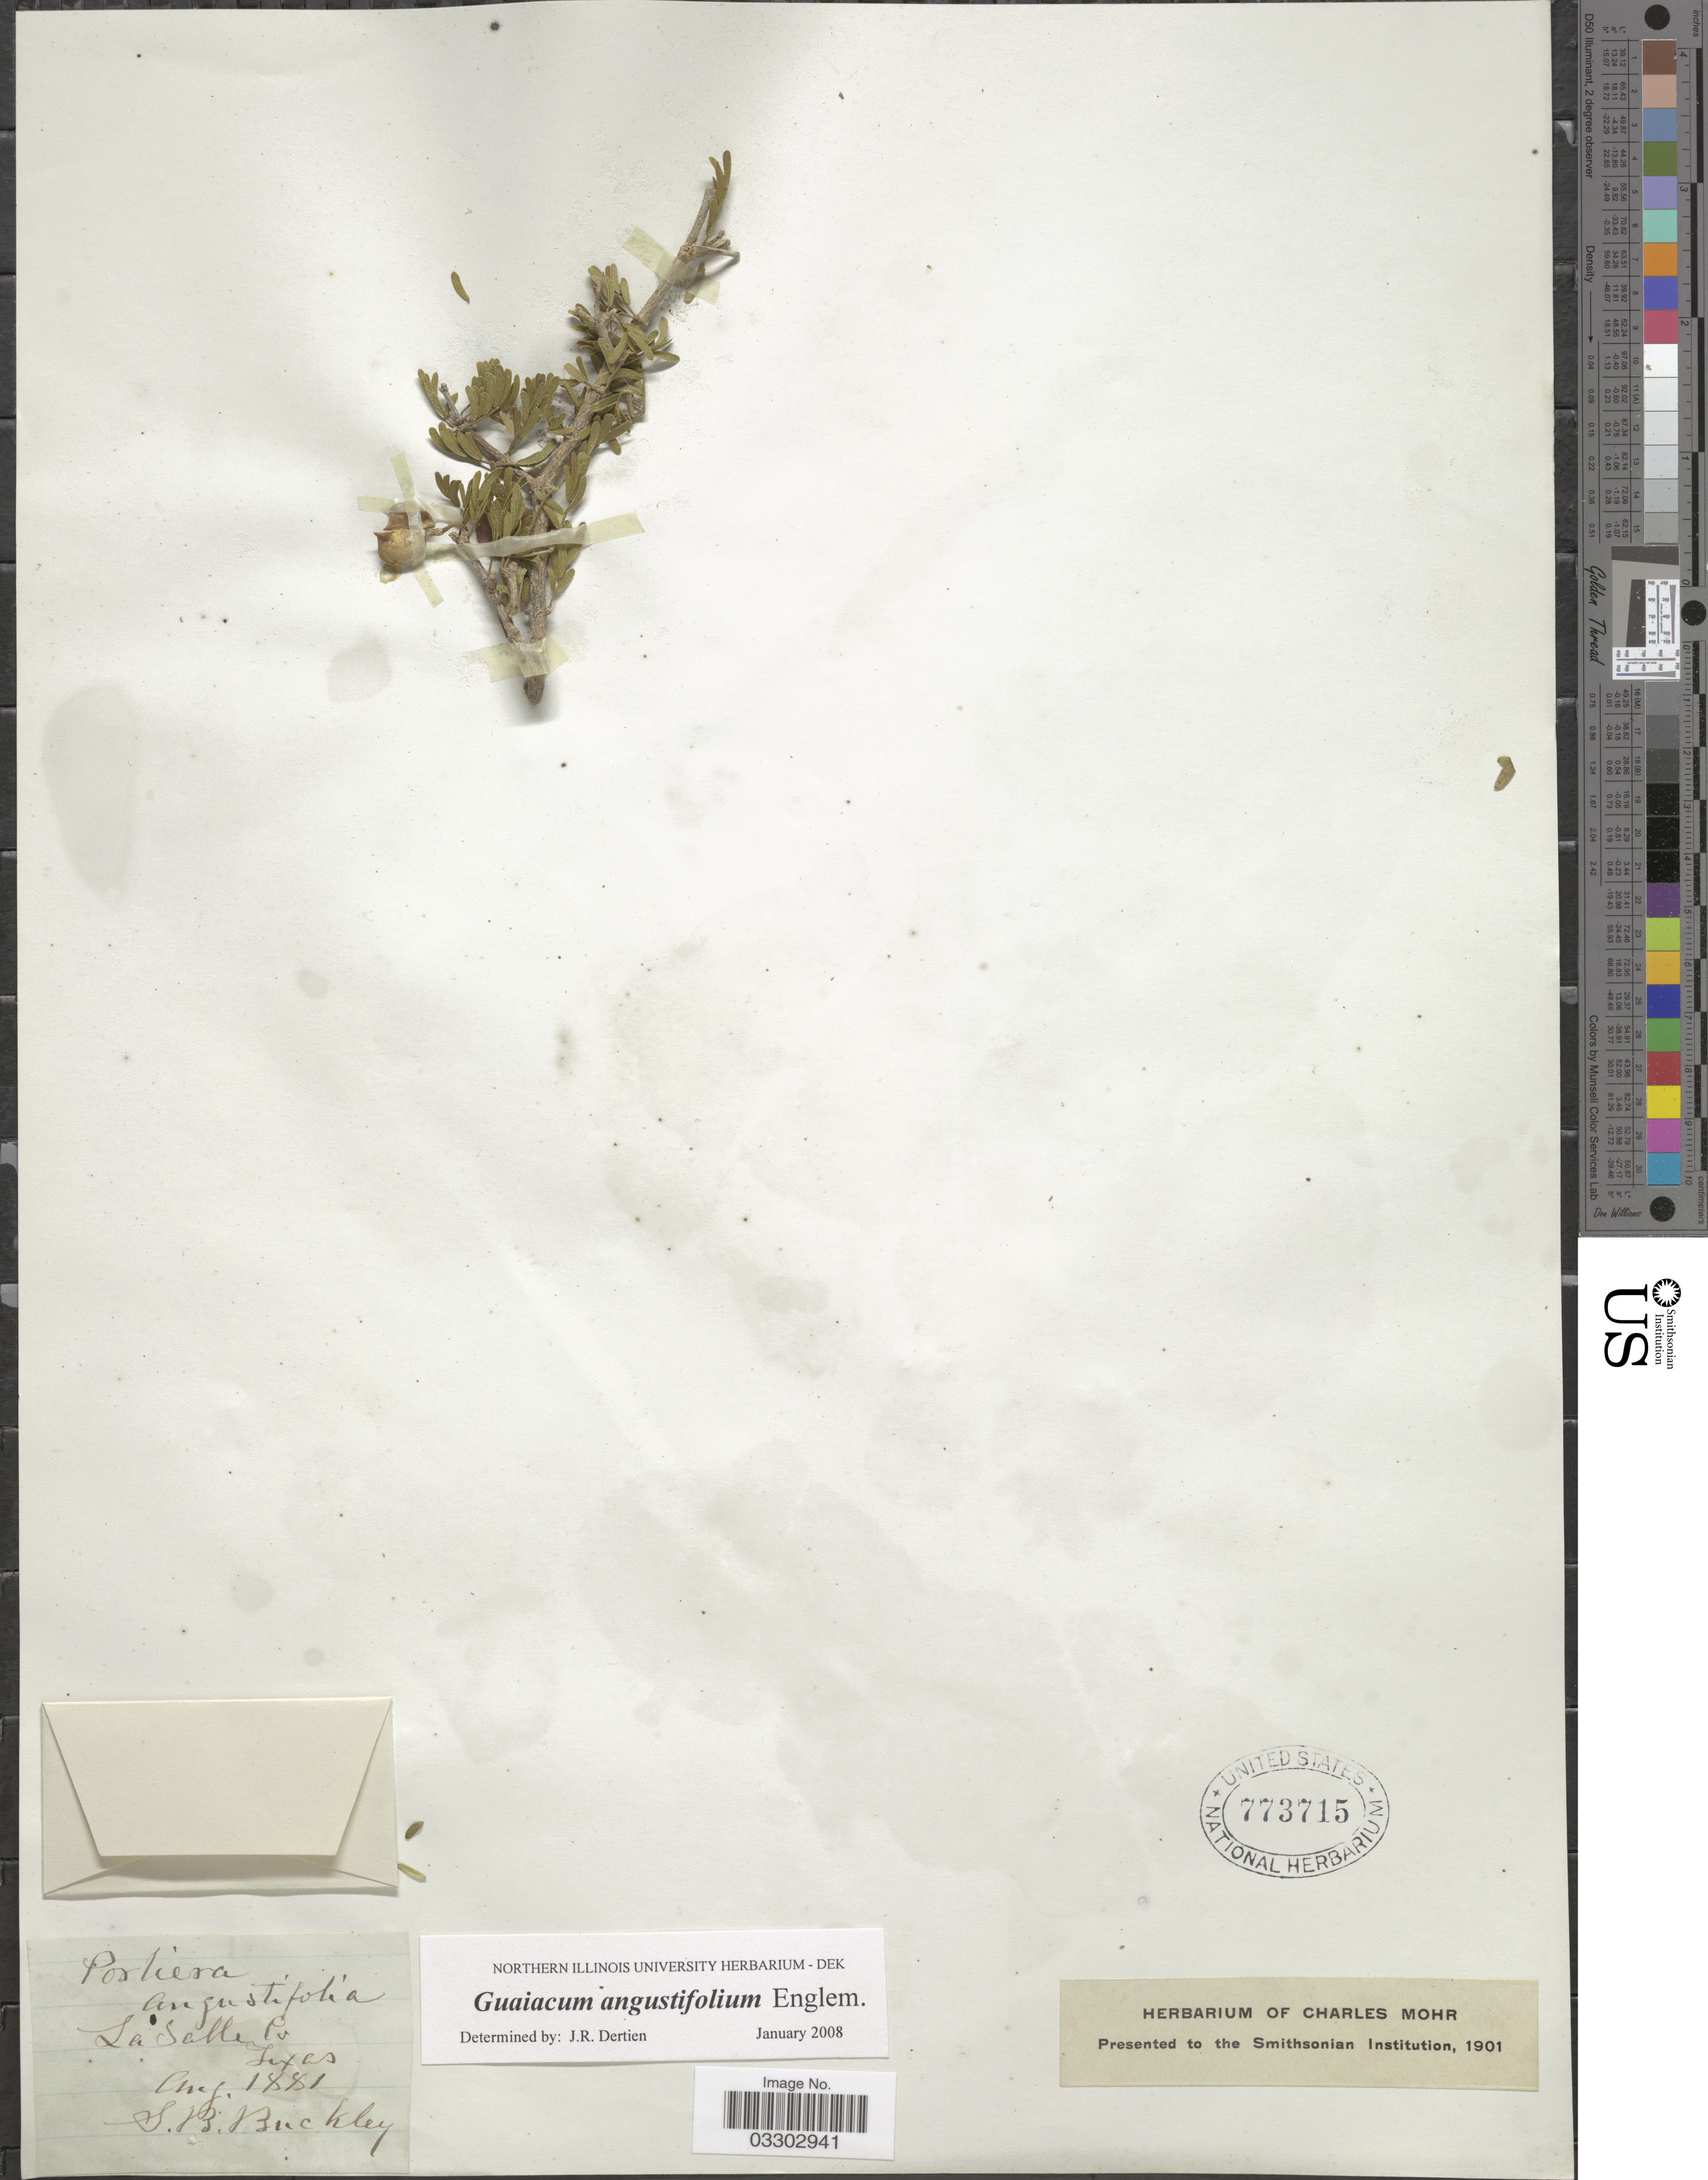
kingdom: Plantae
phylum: Tracheophyta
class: Magnoliopsida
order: Zygophyllales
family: Zygophyllaceae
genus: Guaiacum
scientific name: Guaiacum angustifolium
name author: Engelm.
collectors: S. B. Buckley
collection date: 1881-08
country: United States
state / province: Texas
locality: La Salle Co.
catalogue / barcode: US 773715